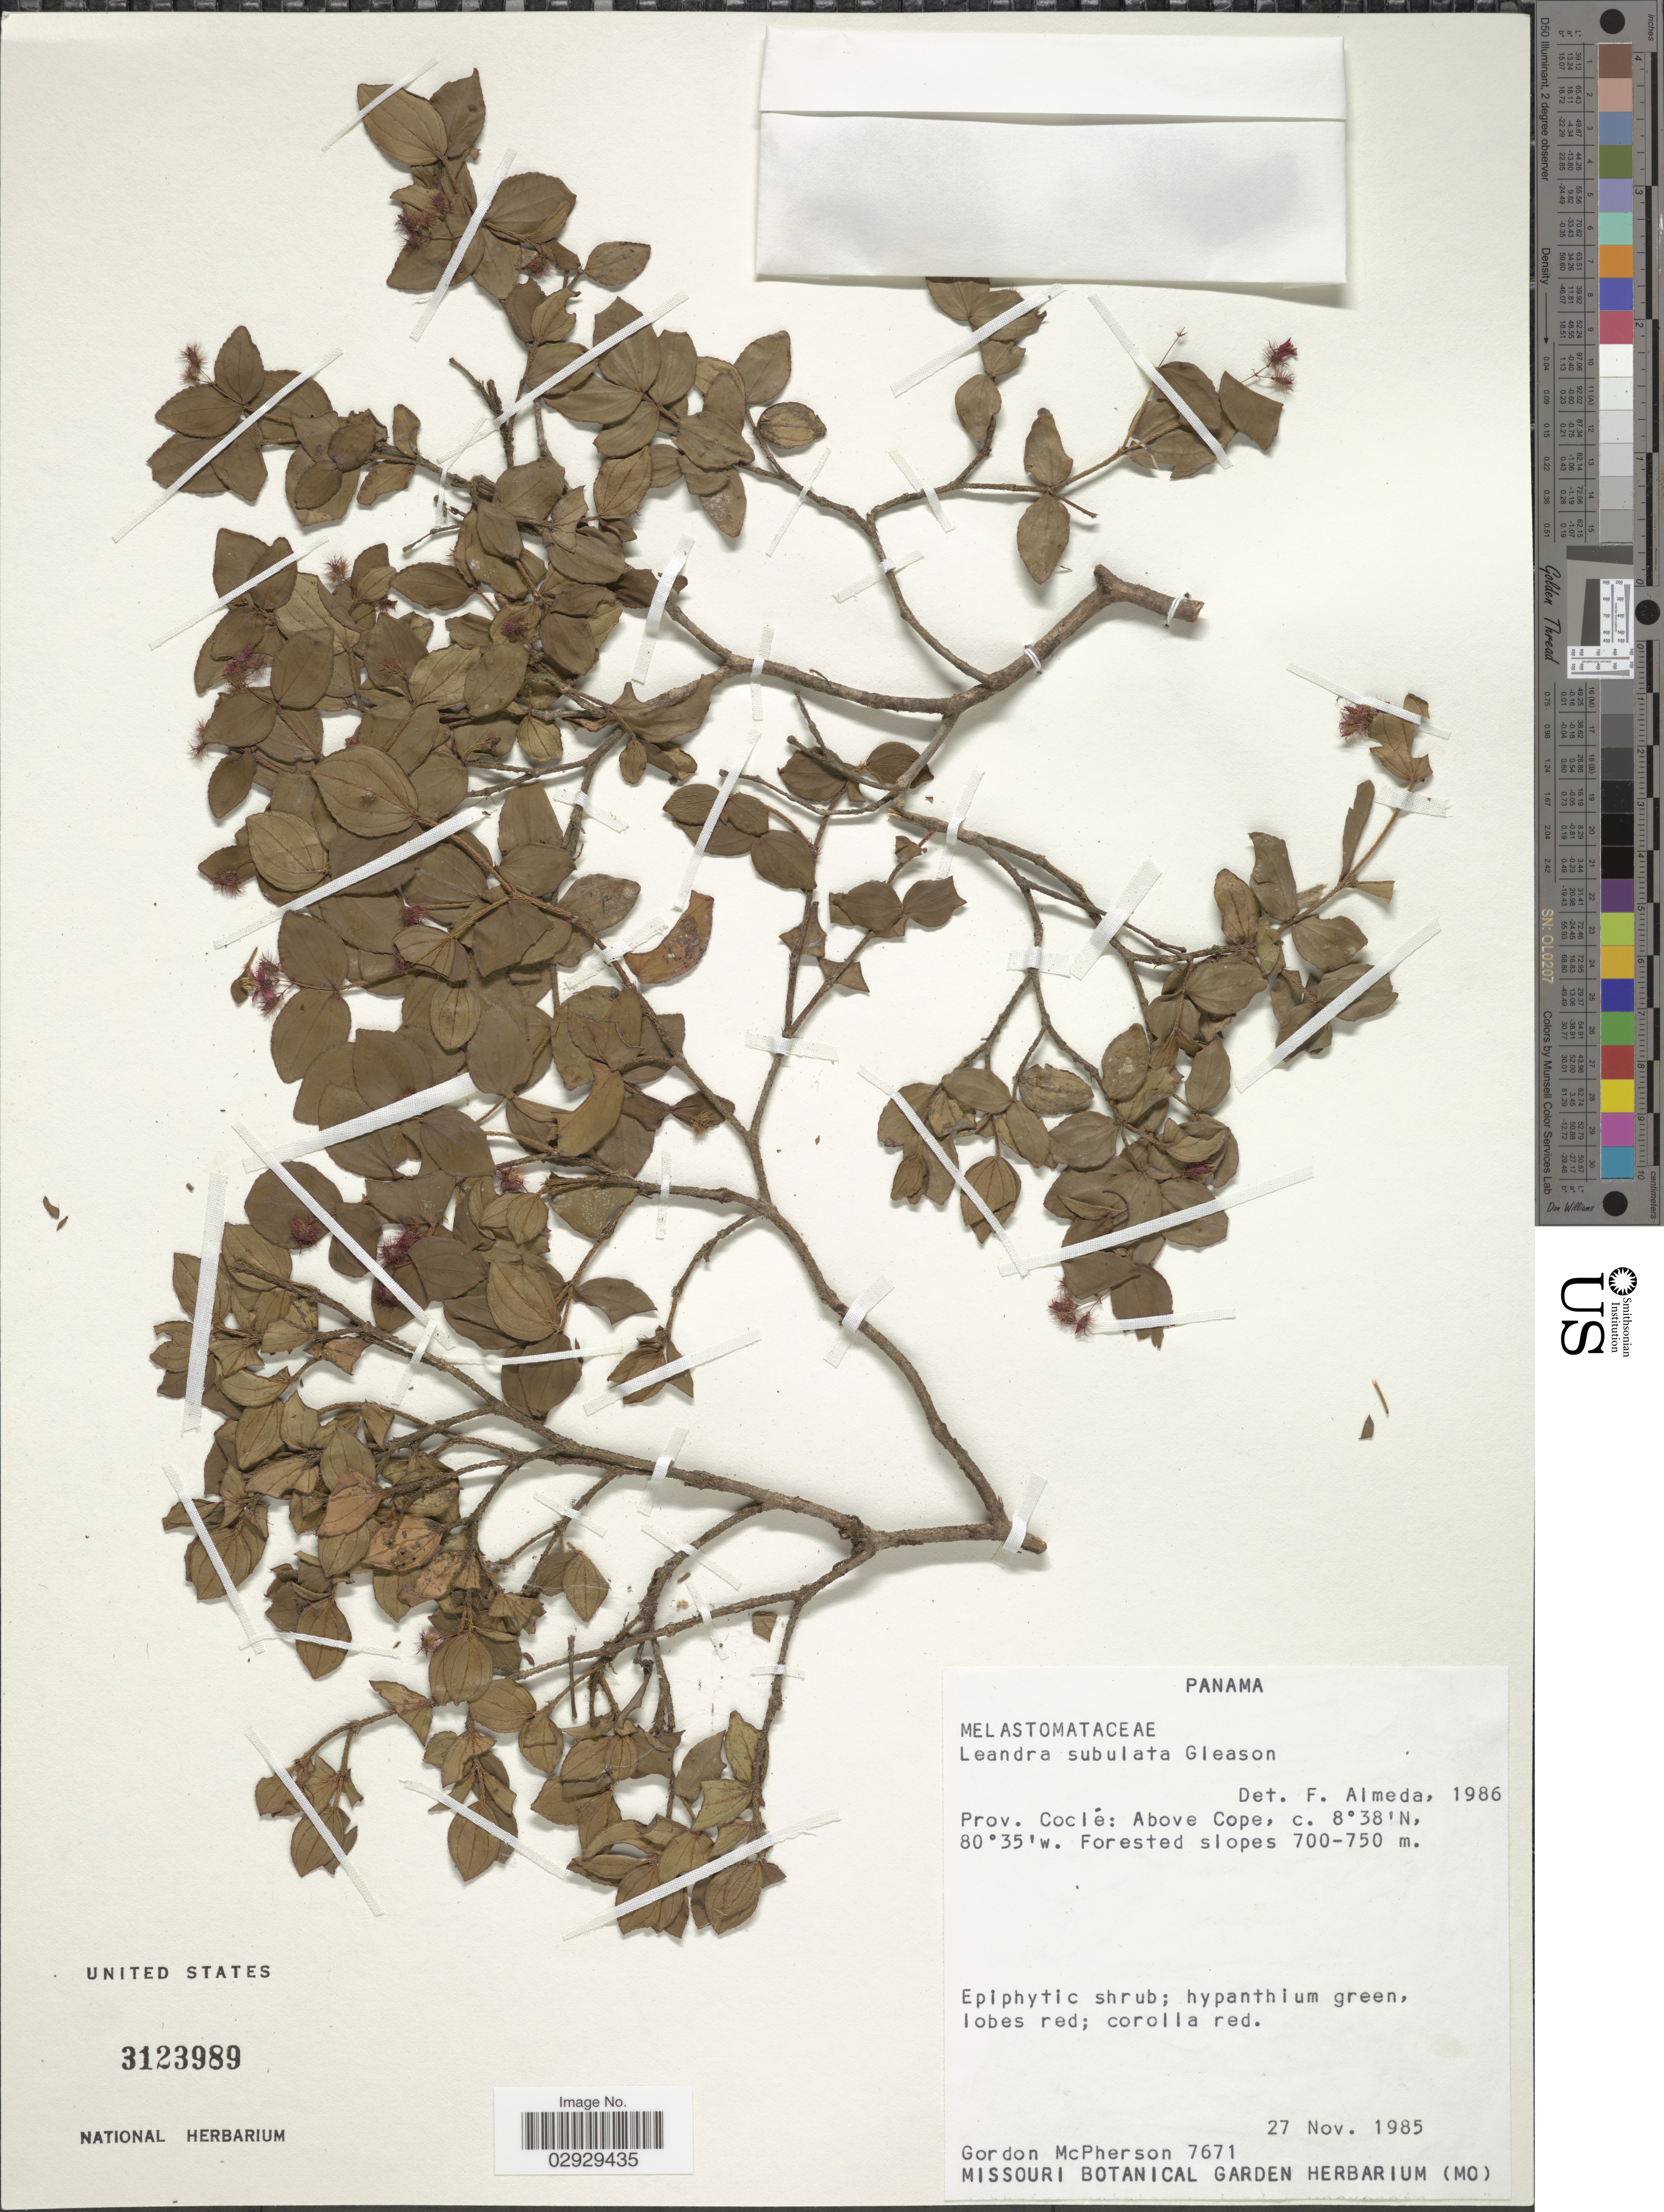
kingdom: Plantae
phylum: Tracheophyta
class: Magnoliopsida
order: Myrtales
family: Melastomataceae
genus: Leandra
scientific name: Leandra subulata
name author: Gleason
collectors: G. McPherson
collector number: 7671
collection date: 1985-11-27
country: Panama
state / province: Coclé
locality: Above Cope.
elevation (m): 700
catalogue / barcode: US 3123989